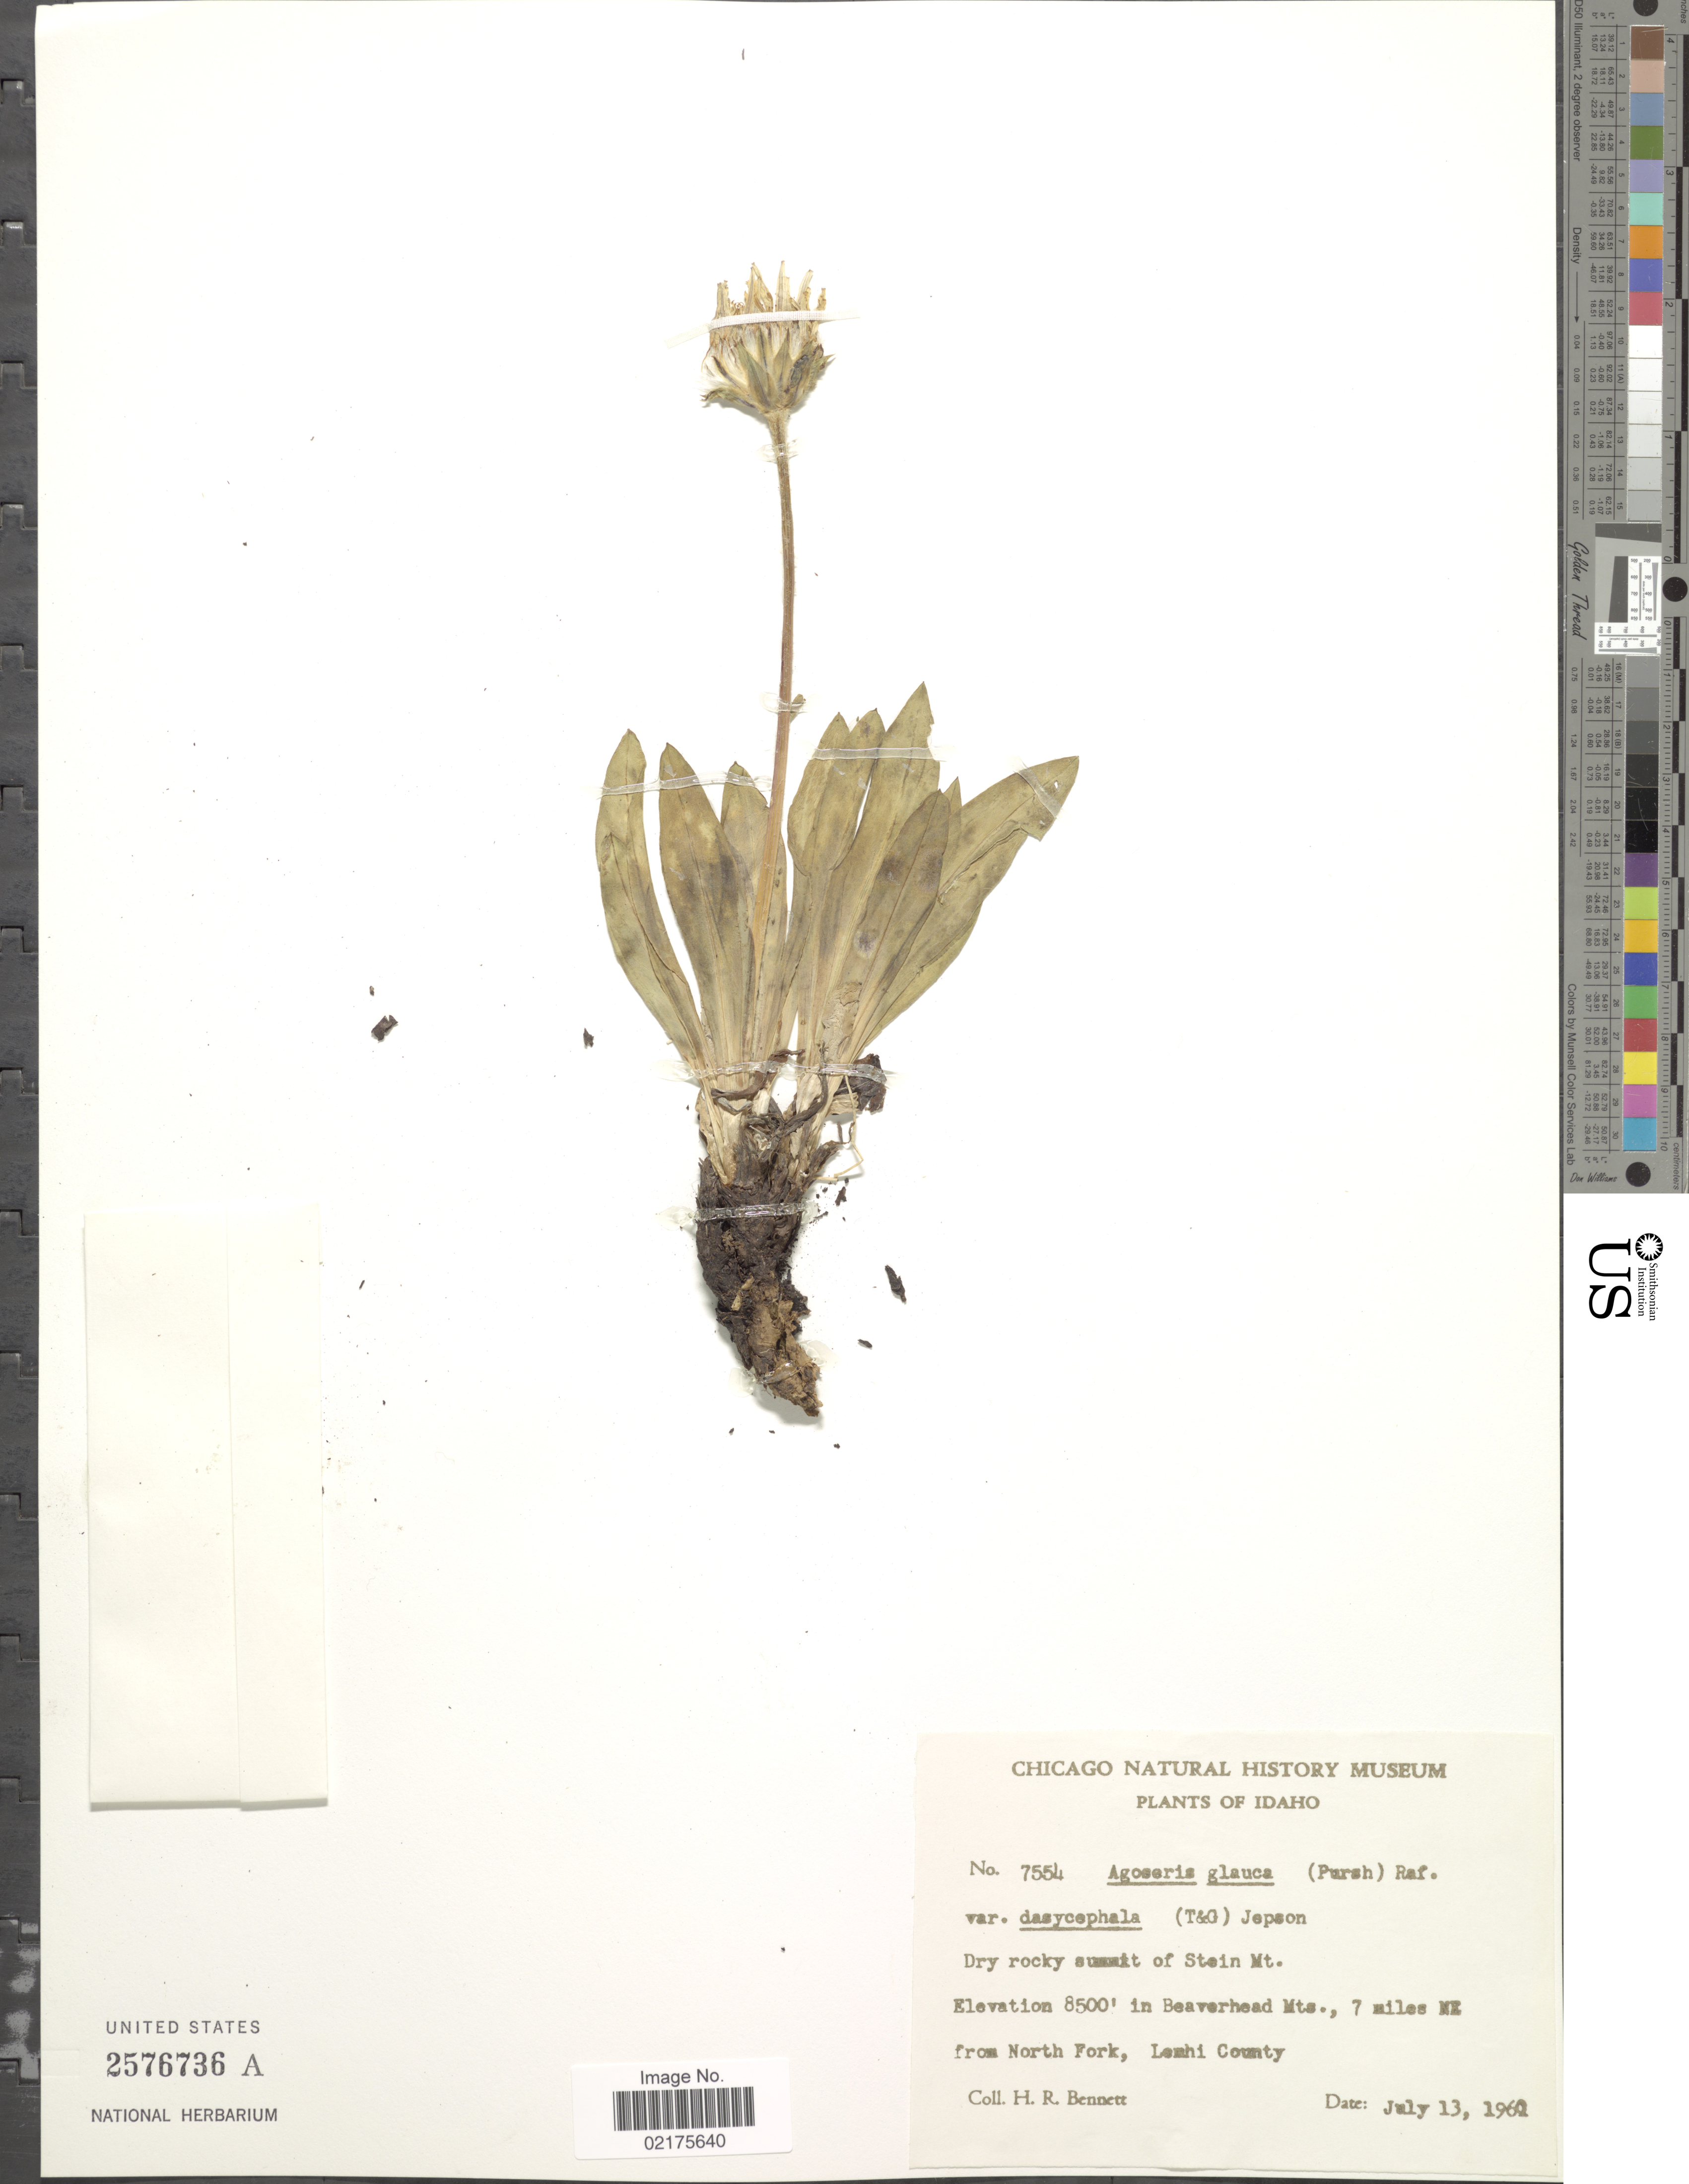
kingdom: Plantae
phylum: Tracheophyta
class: Magnoliopsida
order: Asterales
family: Asteraceae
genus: Agoseris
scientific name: Agoseris glauca var. dasycephala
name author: (Torr. & A. Gray) Jeps.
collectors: H. R. Bennett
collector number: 7554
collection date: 1961-07-13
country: United States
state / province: Idaho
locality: In Beaverhead Mts., 7 miles NE from North Fork, Lemhi County, Dry rocky summit of Stein Mt.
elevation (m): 2591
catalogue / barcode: US 2576736A